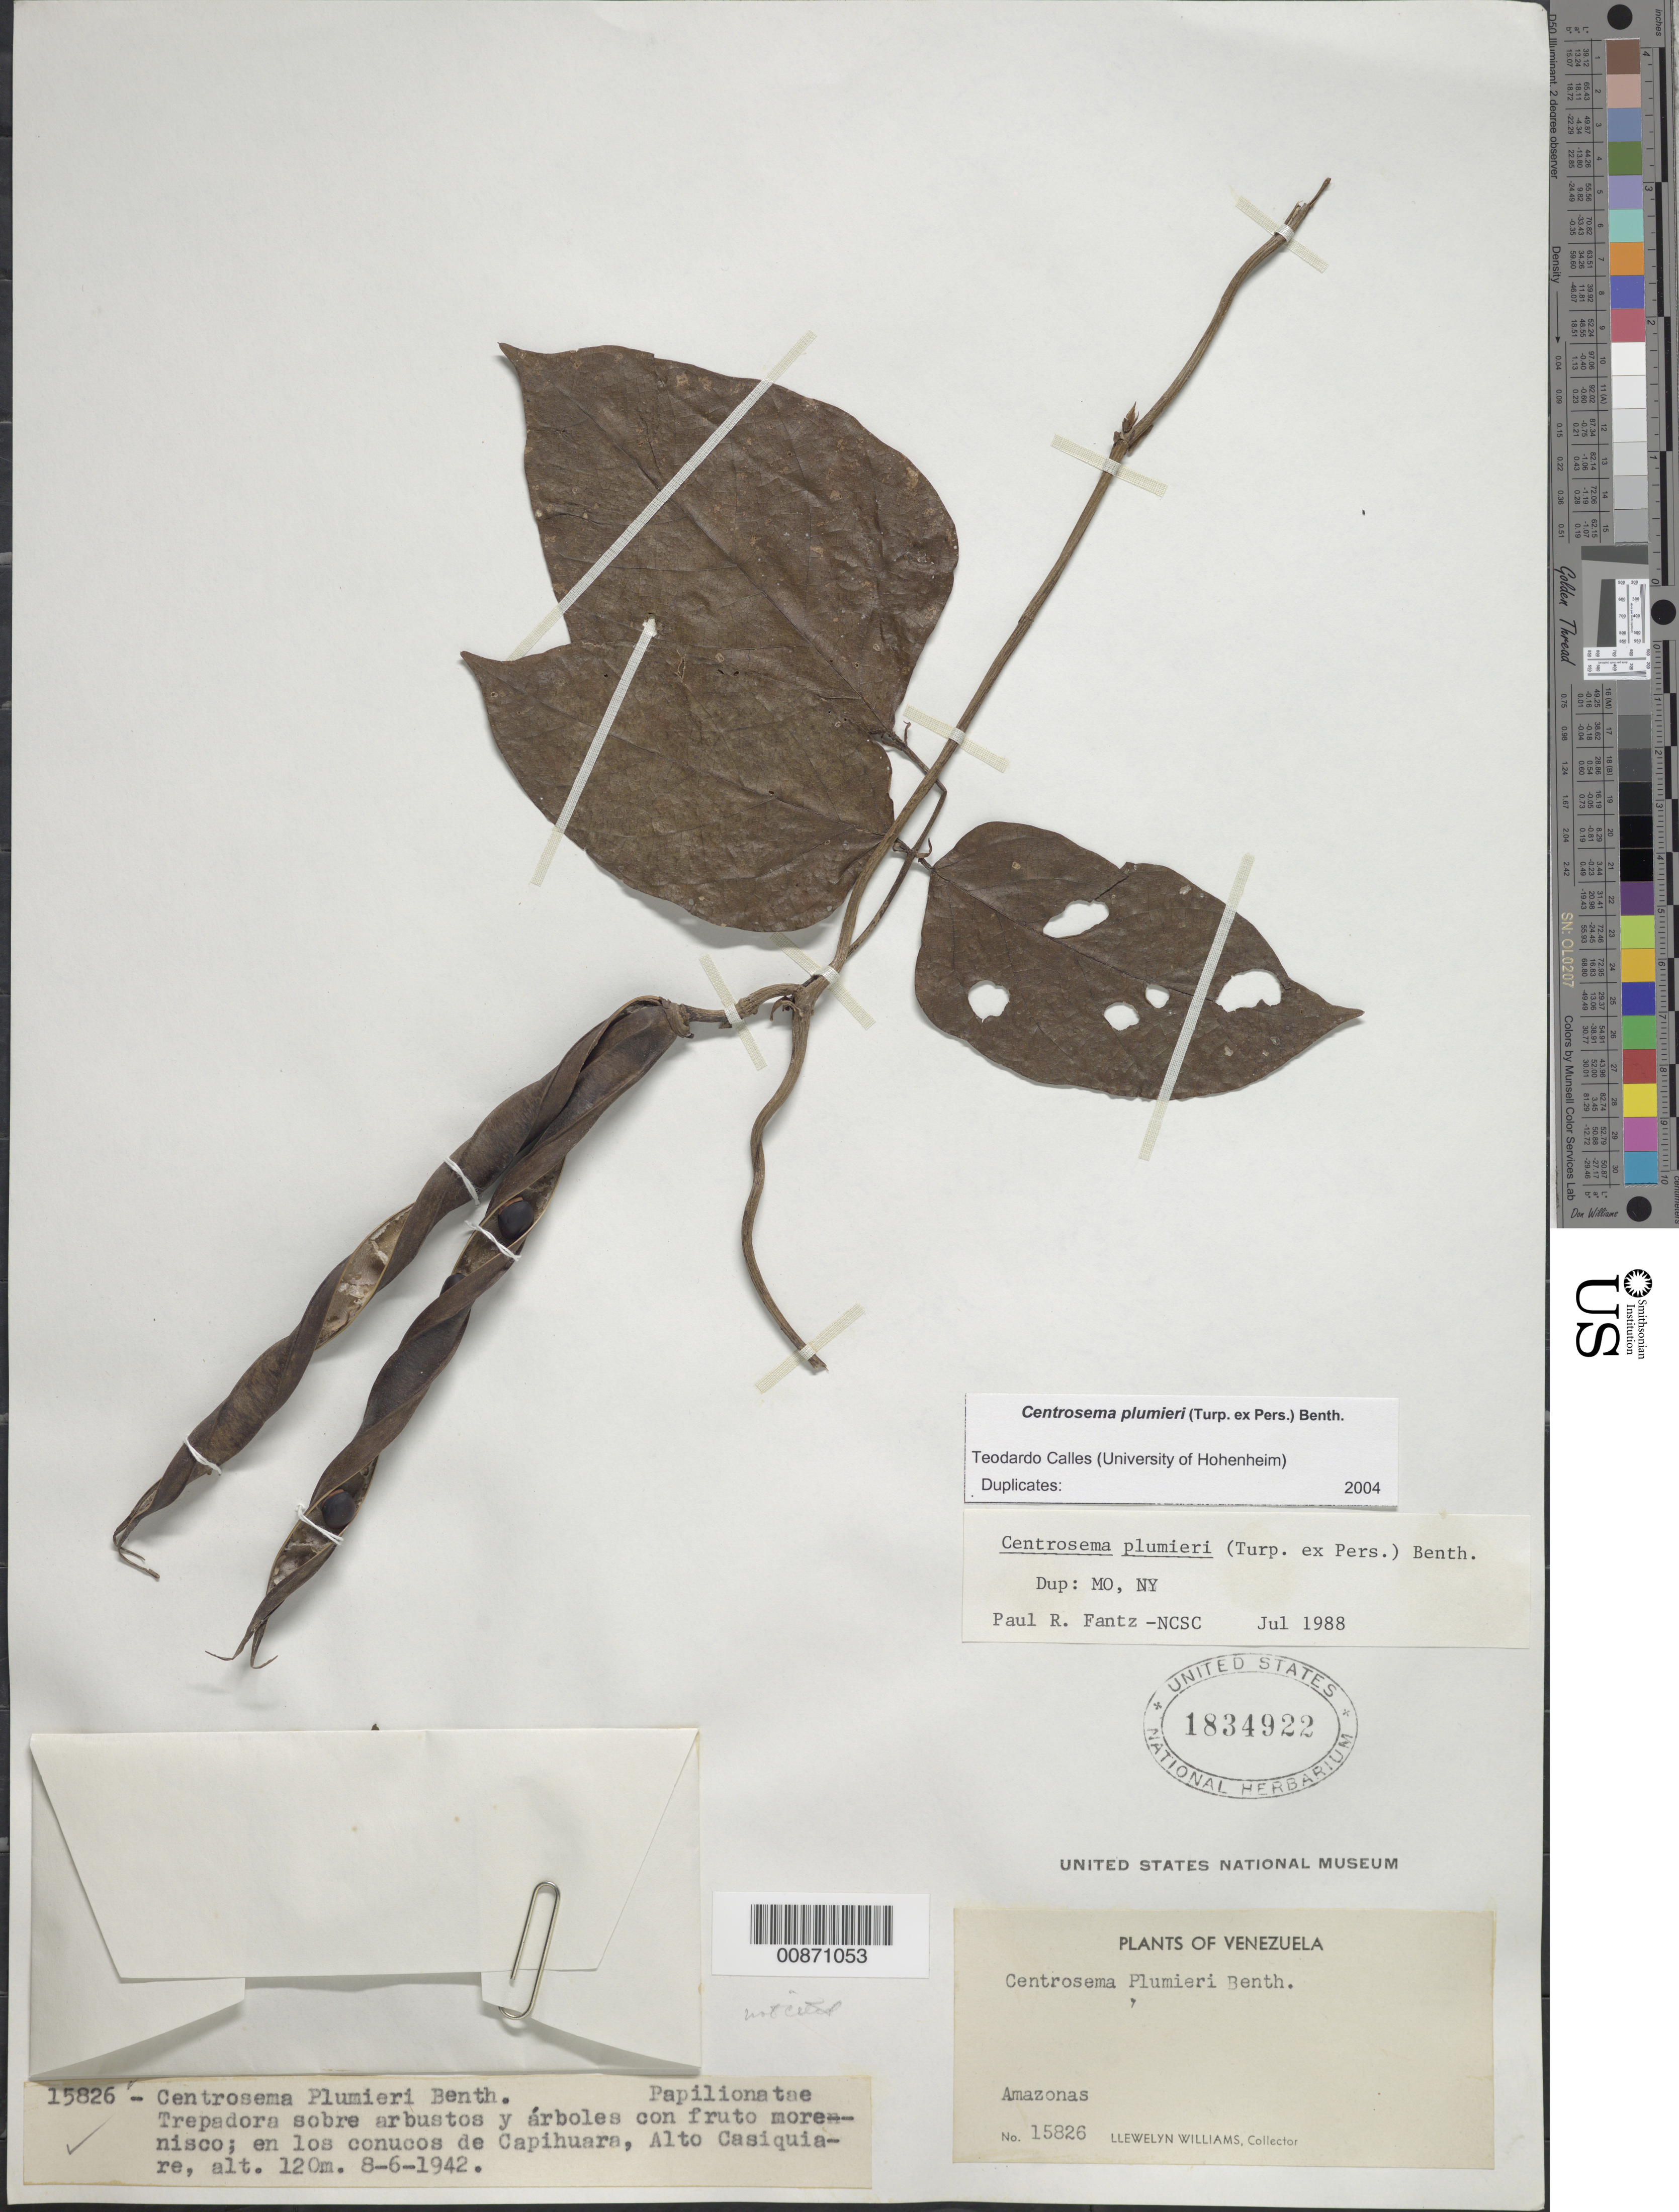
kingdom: Plantae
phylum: Tracheophyta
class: Magnoliopsida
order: Fabales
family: Fabaceae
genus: Centrosema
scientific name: Centrosema plumieri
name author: (Turpin ex Pers.) Benth.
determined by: Calles, T.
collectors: Ll. Williams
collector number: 15826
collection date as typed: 8-Jun-42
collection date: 1942-06-08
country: Venezuela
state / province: Amazonas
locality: Capihuara, Alto Casiquiare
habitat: Conucos de Capihuara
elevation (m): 120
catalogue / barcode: US 1834922